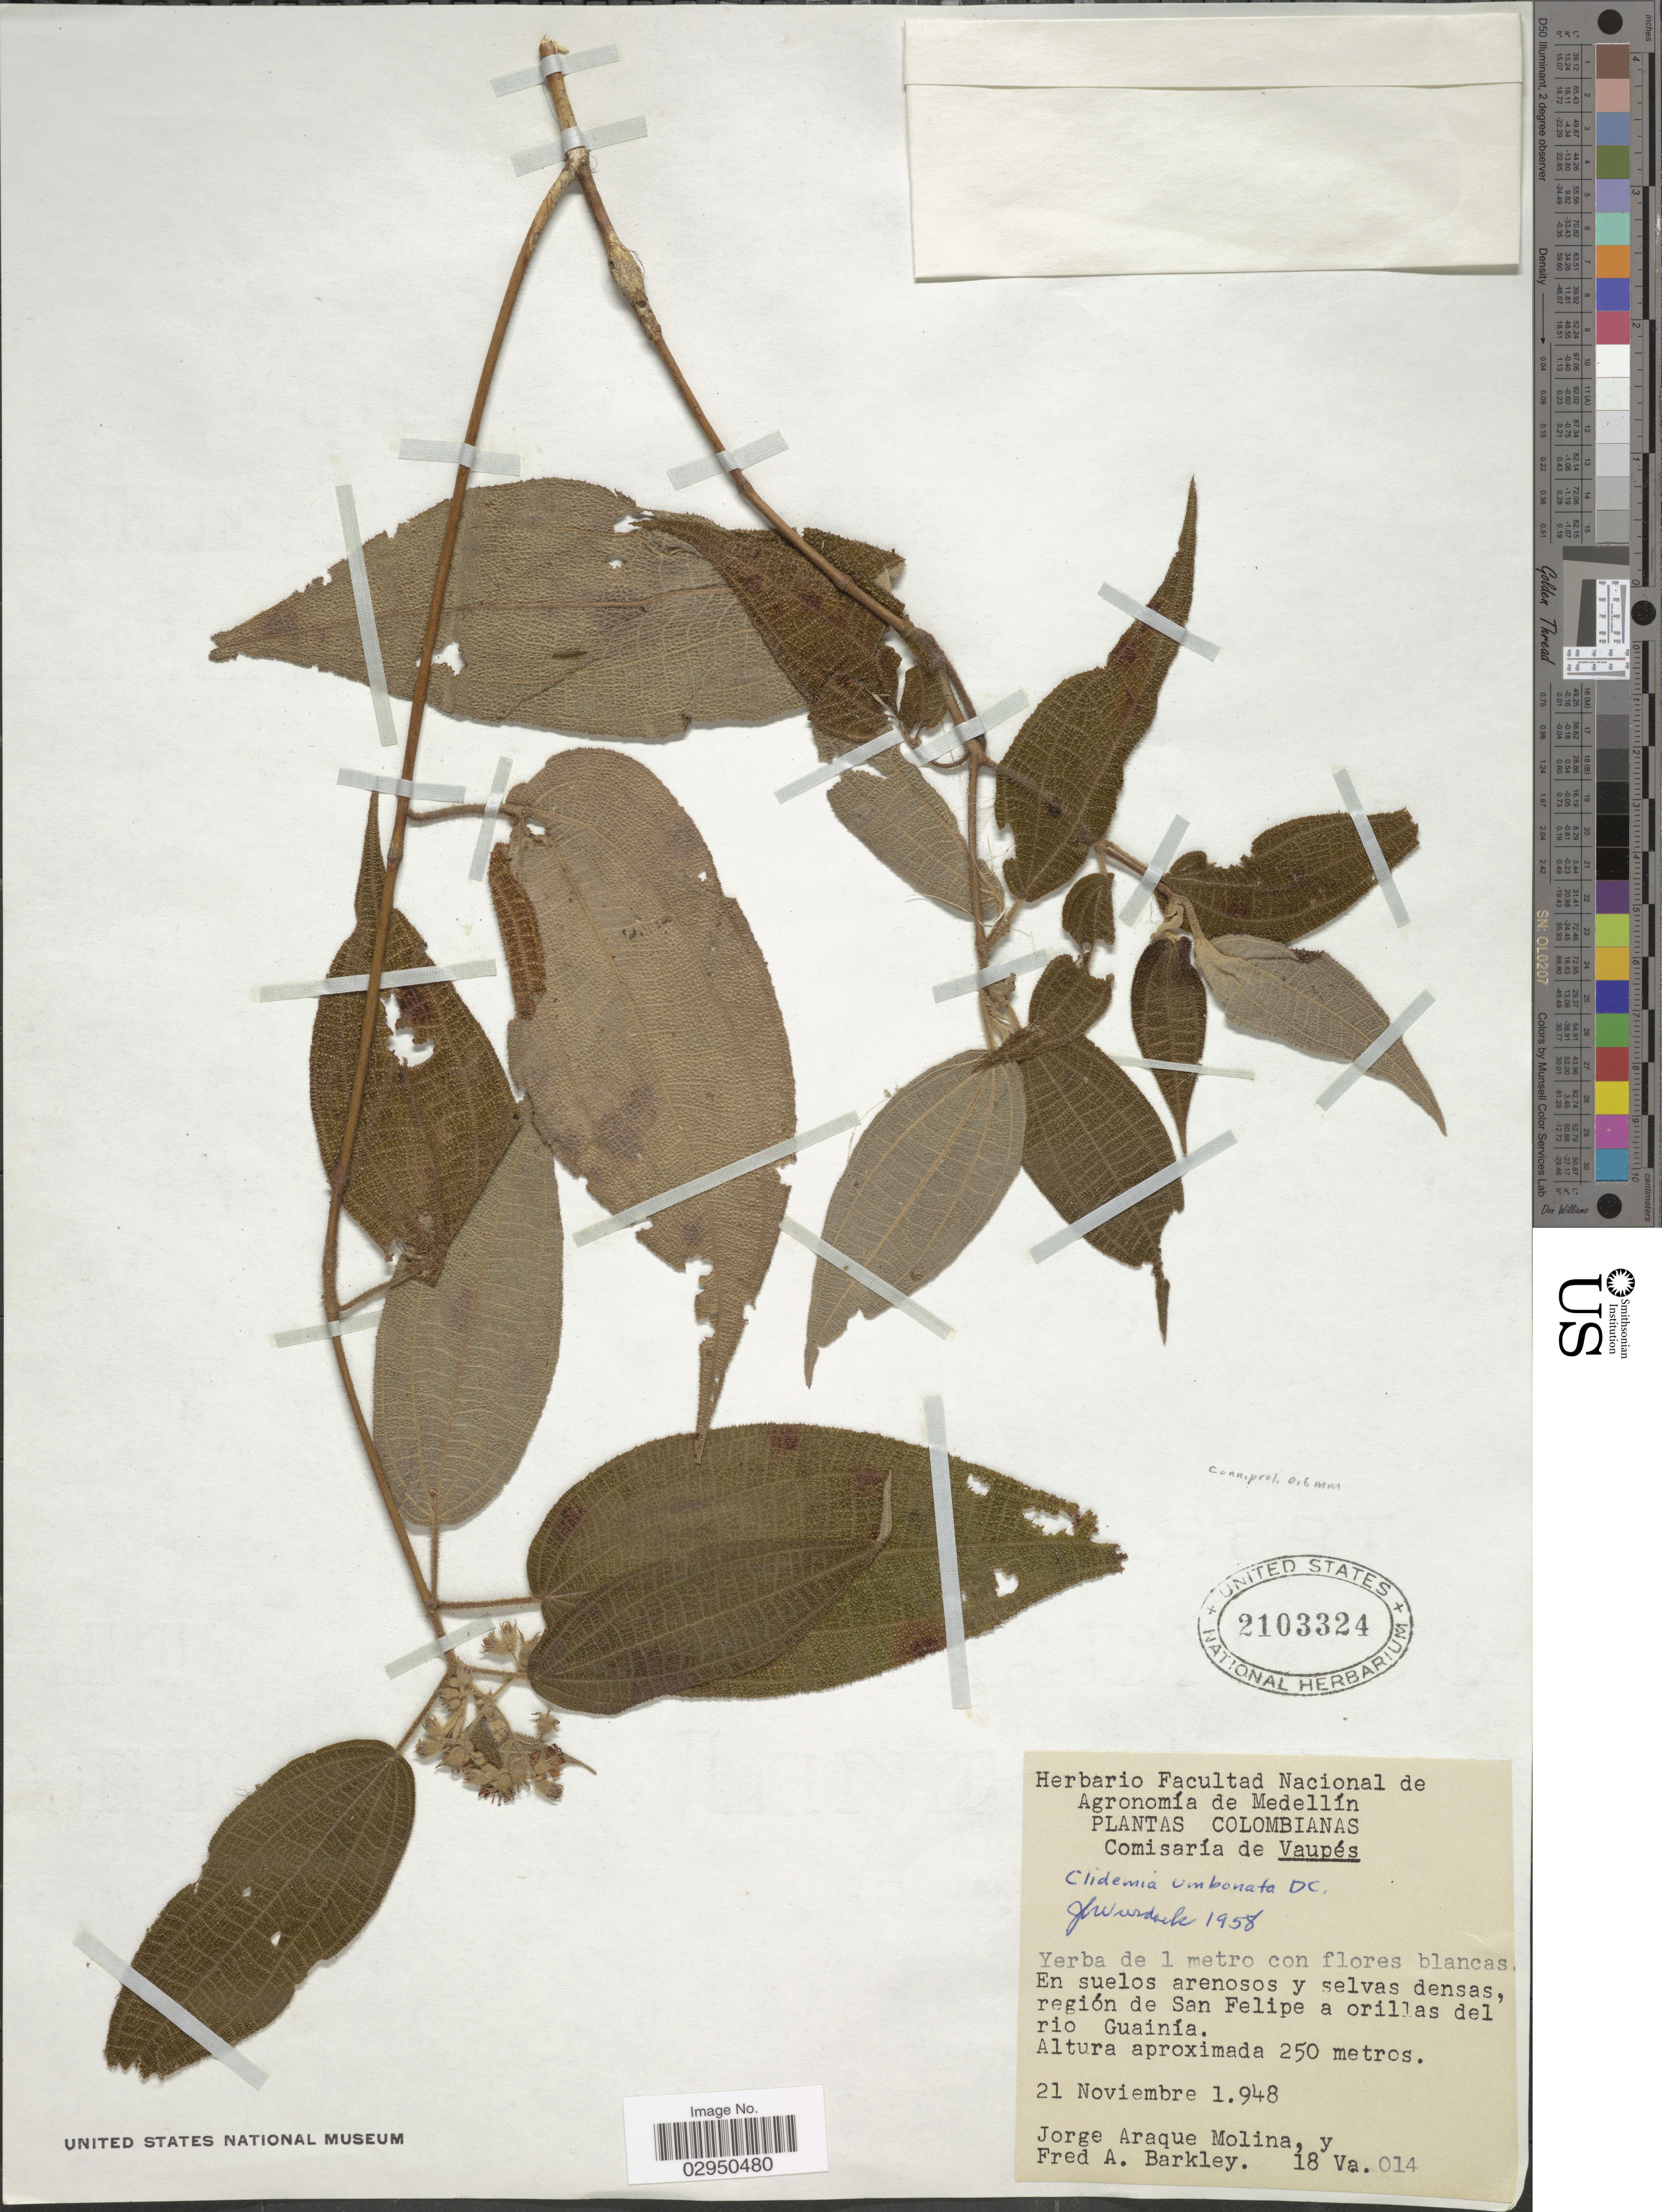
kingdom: Plantae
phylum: Tracheophyta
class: Magnoliopsida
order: Myrtales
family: Melastomataceae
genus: Clidemia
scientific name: Clidemia novemnervia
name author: (DC.) Triana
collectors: J. A. Molina & F. A. Barkley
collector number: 18Va014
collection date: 1948-11-21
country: Colombia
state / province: Vaupés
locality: Comisaría de Vaupés. En suelos arenosos y selvas densas, región de San Felipe a orillas del rio Guainía.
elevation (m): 250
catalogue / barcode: US 2103324